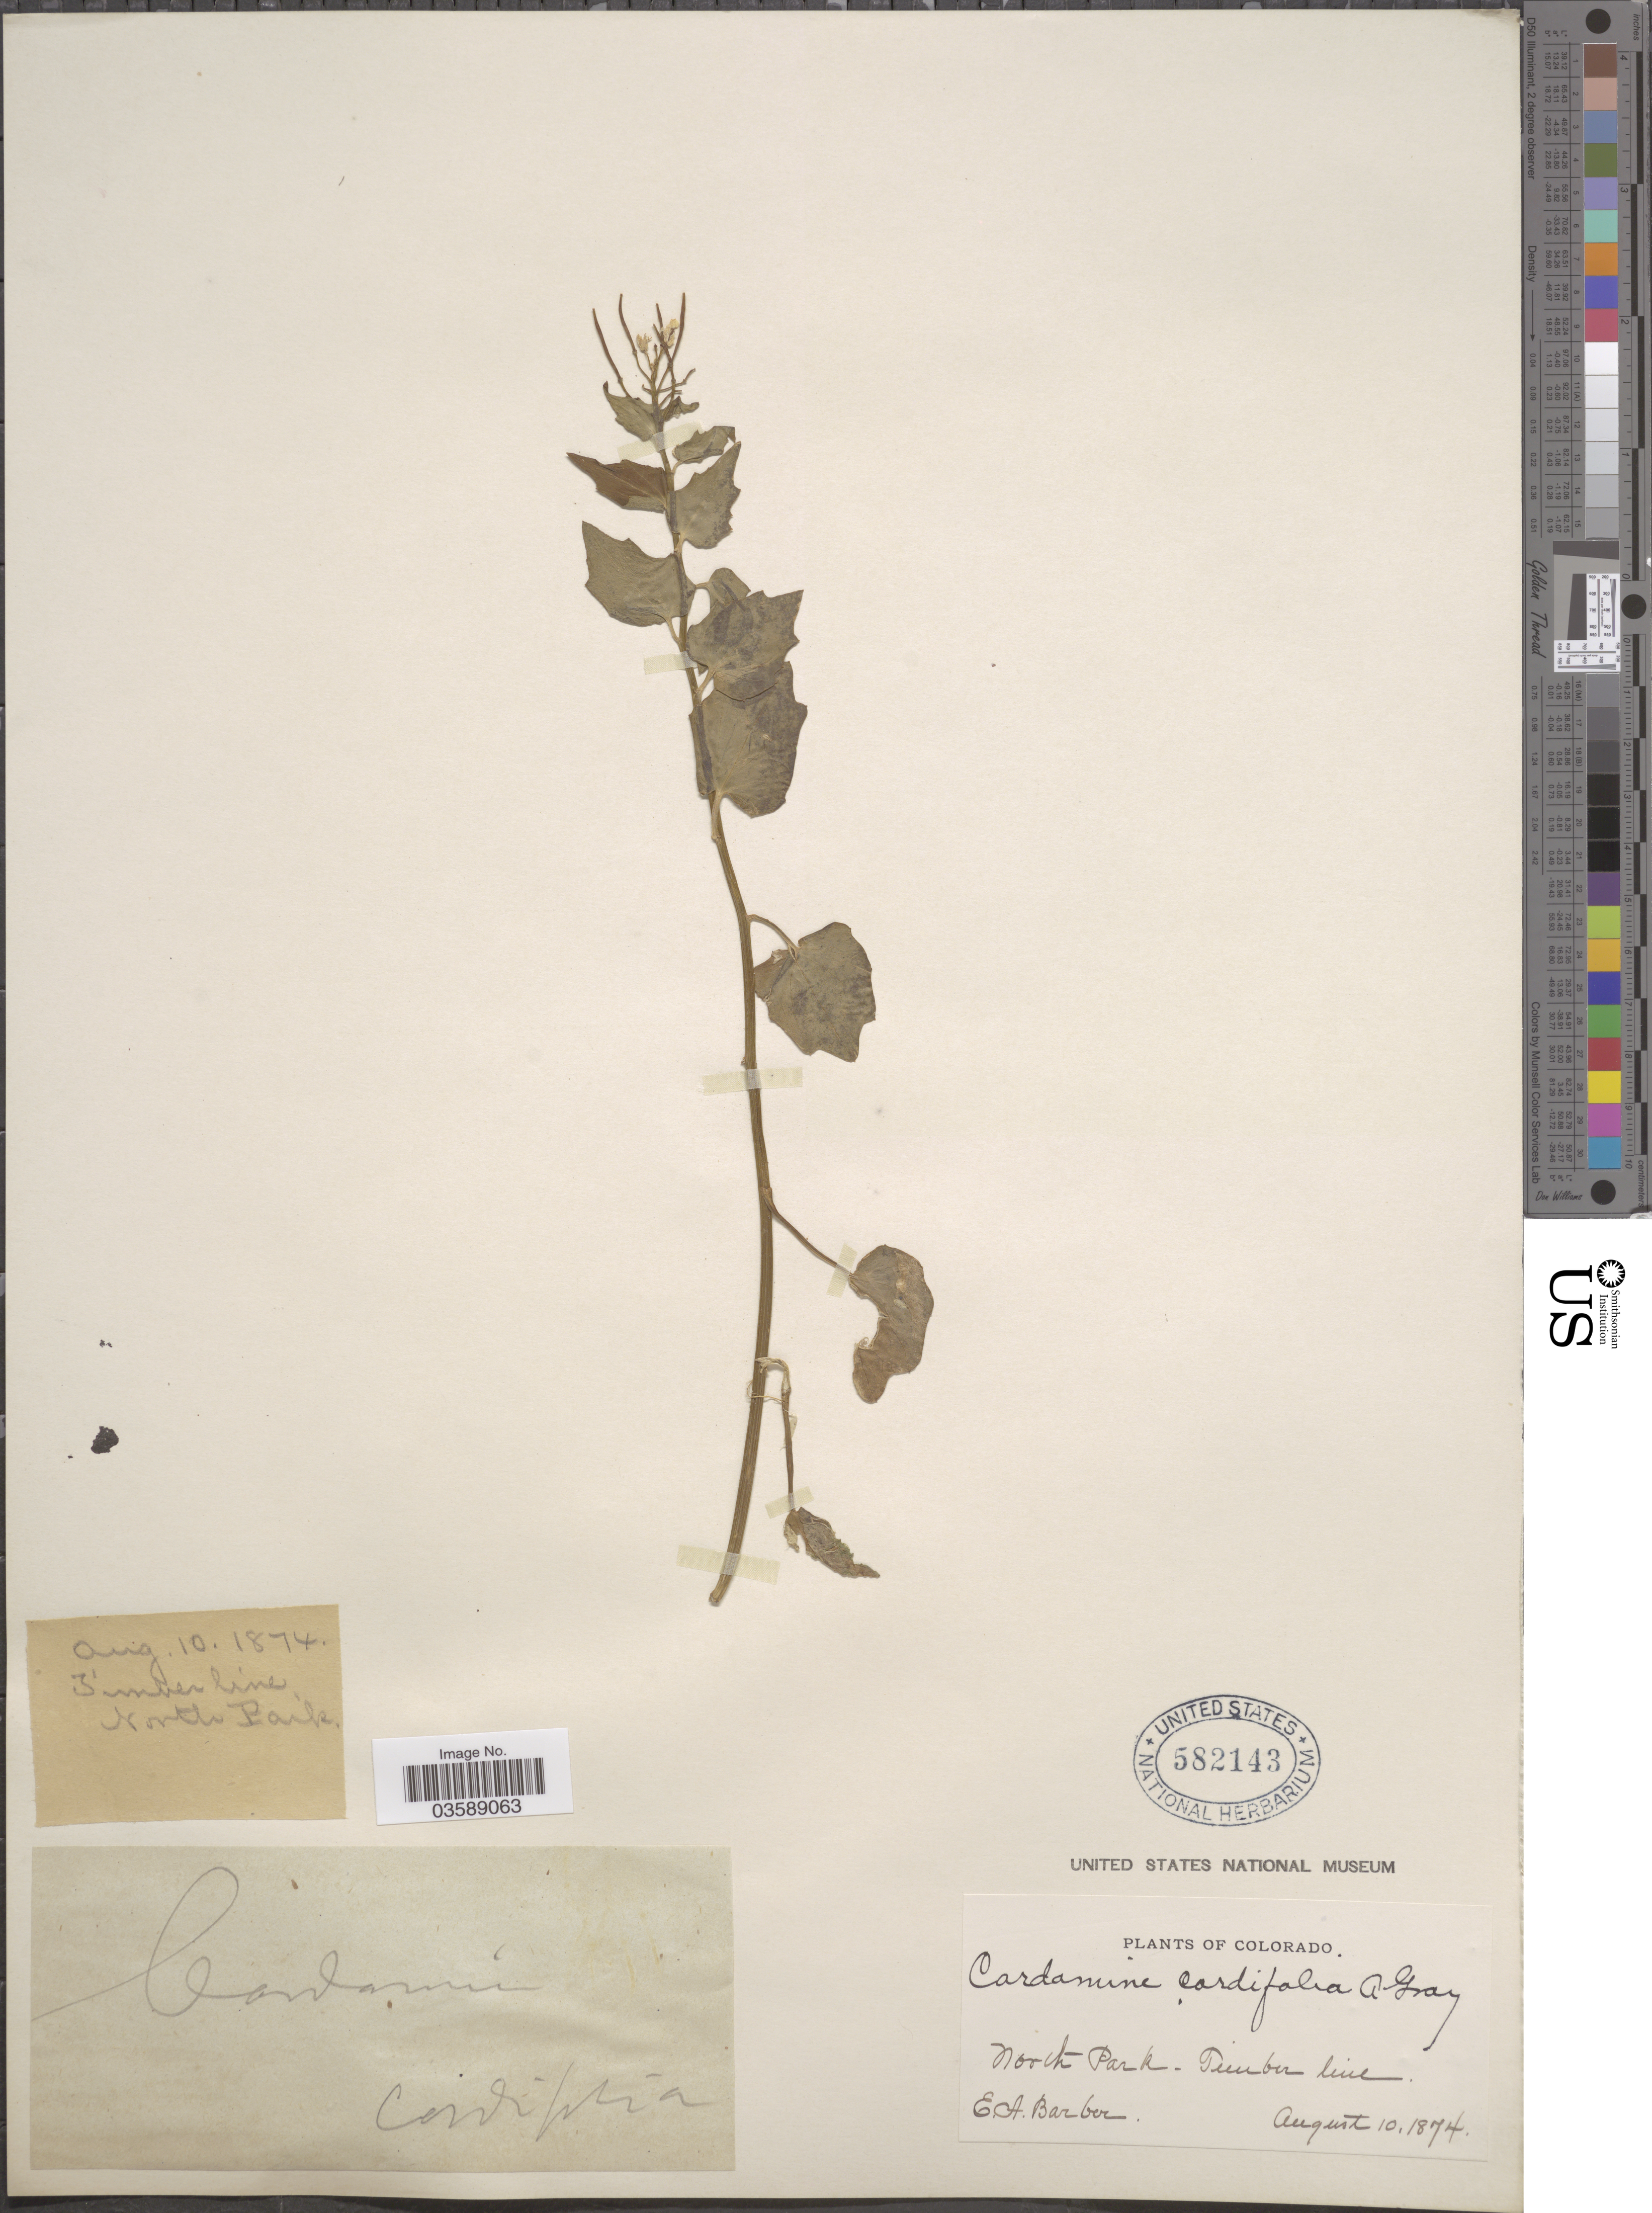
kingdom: Plantae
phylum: Tracheophyta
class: Magnoliopsida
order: Brassicales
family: Brassicaceae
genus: Cardamine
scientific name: Cardamine cordifolia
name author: A. Gray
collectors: E. Barber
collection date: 1874-08-10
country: United States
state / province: Colorado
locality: North Park. Timber line.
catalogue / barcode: US 582143